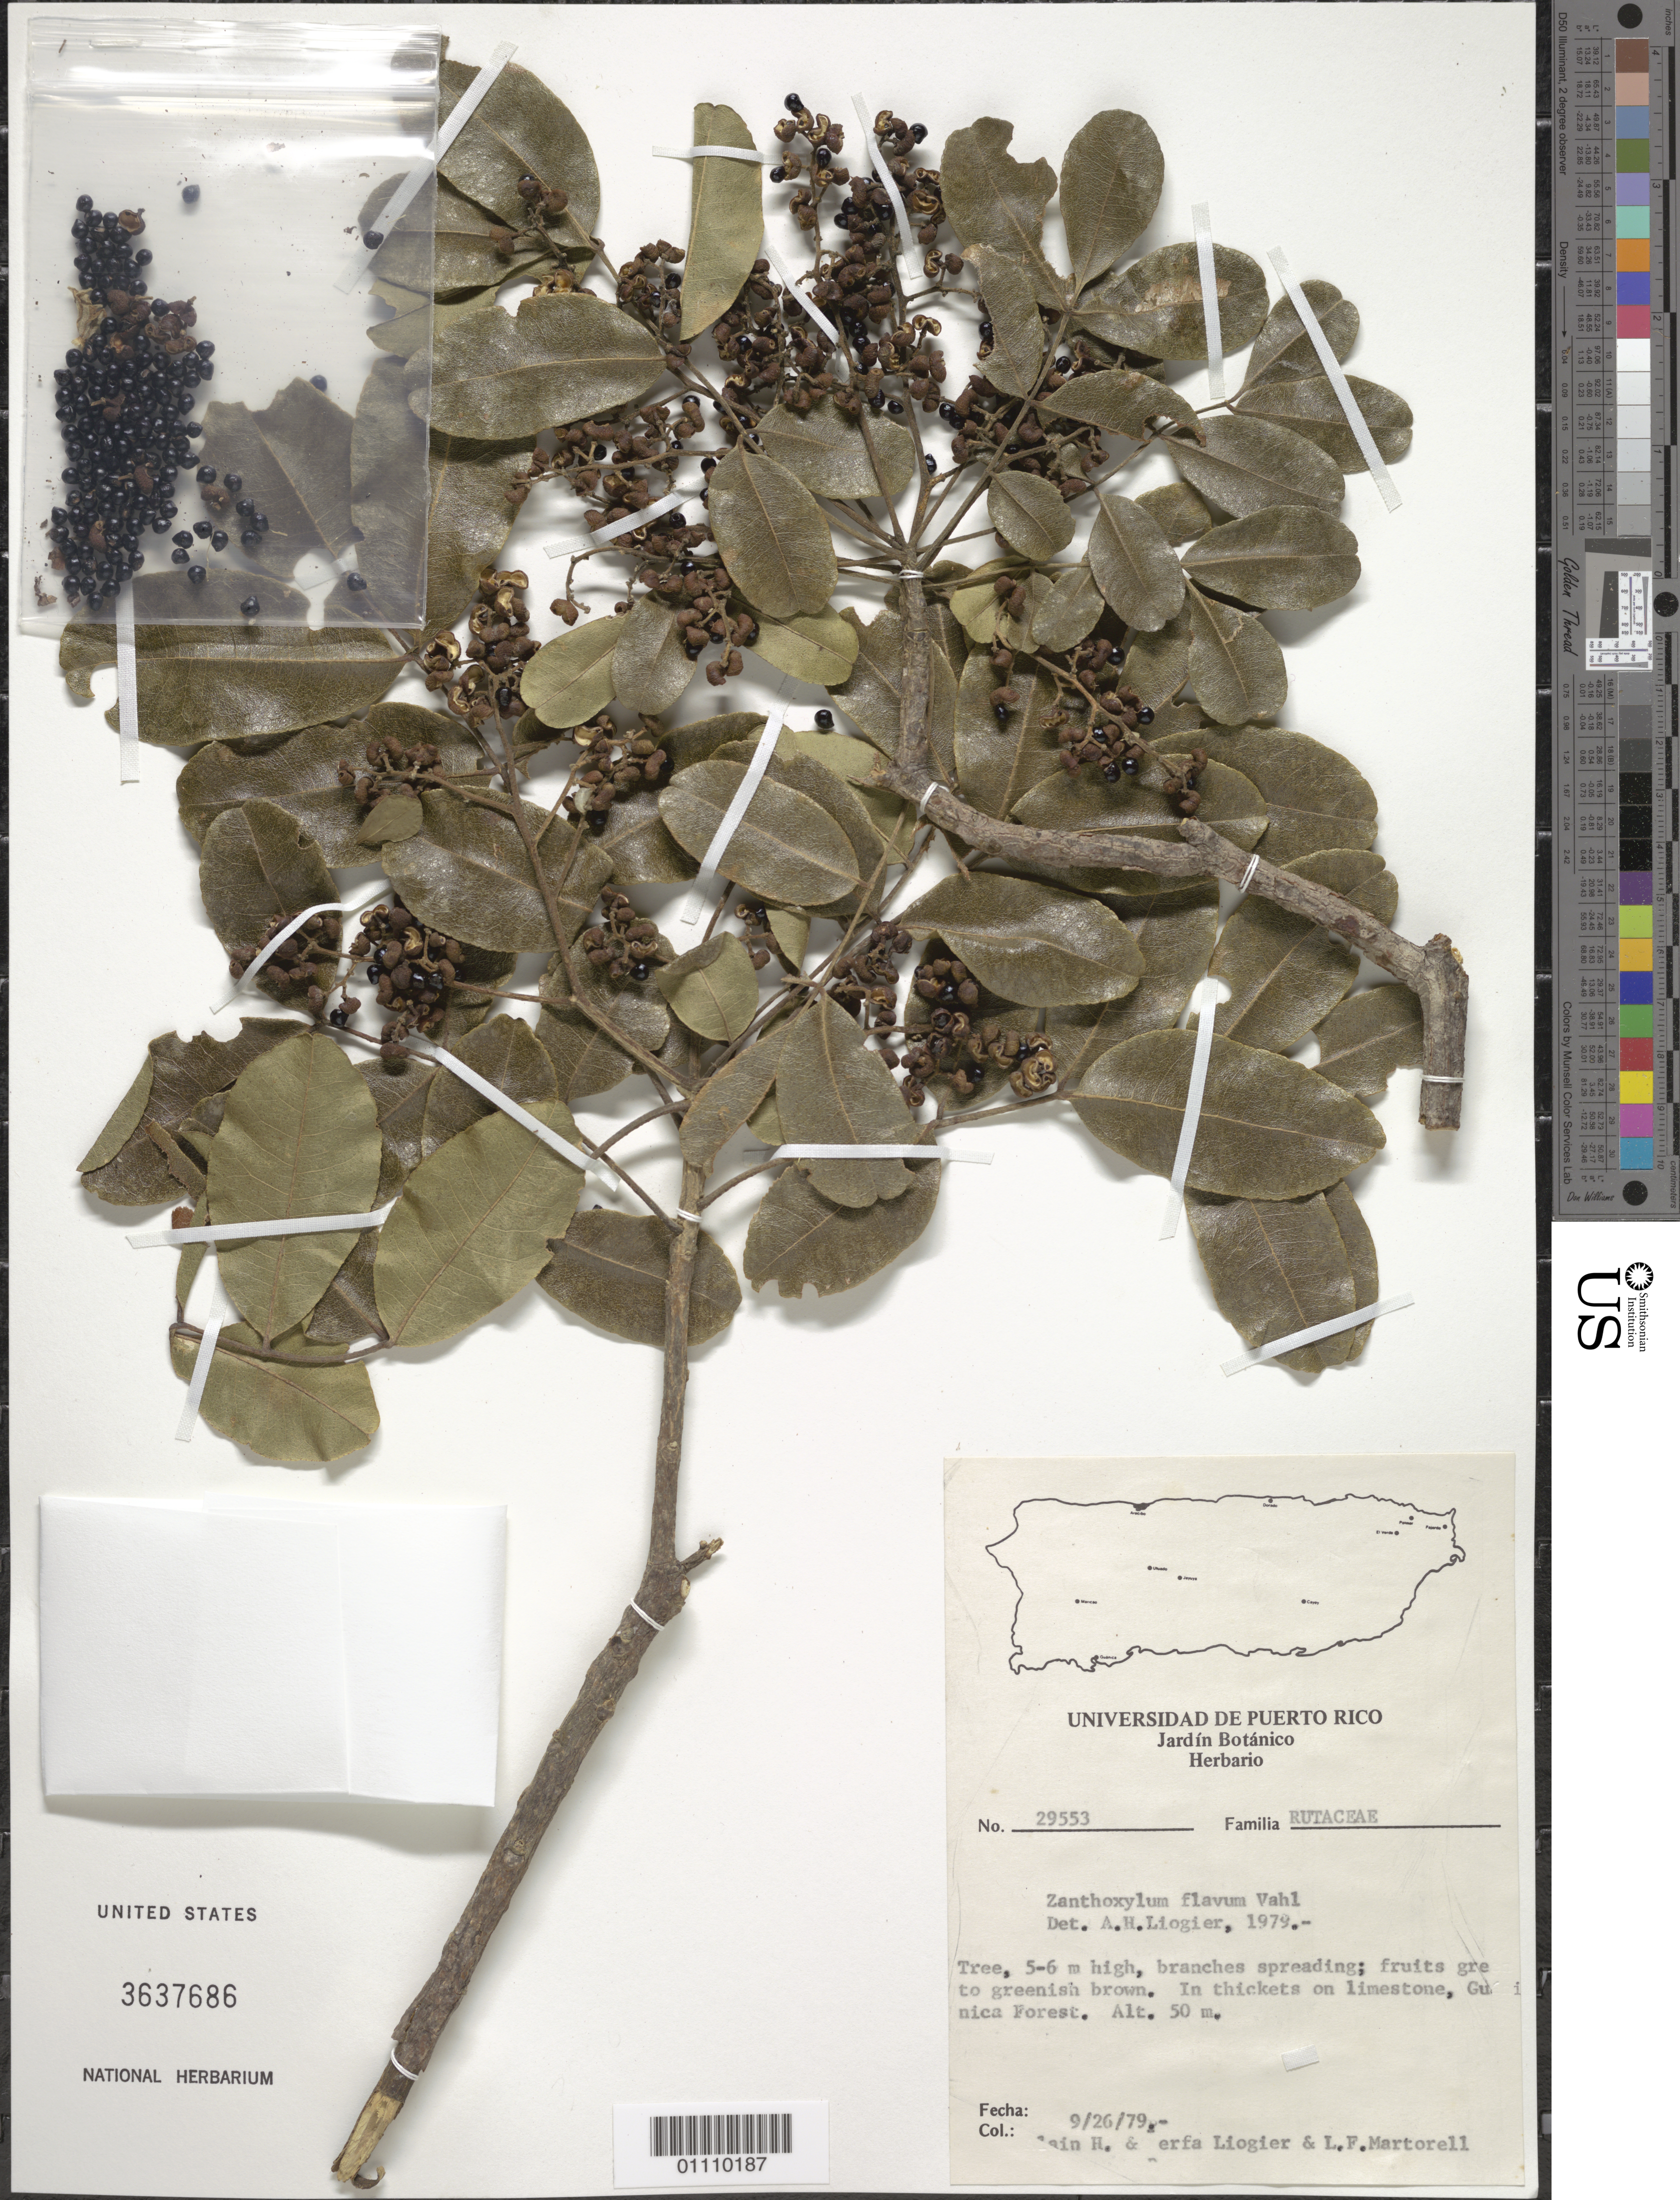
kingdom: Plantae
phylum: Tracheophyta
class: Magnoliopsida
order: Sapindales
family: Rutaceae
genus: Zanthoxylum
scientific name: Zanthoxylum flavum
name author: Vahl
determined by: Liogier, Alain H.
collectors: A. H. Liogier, M. P. Liogier & L. Martorell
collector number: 29553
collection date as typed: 26 Sep 1979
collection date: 1979-09-26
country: Puerto Rico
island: Puerto Rico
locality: Gunica Forest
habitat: In thickets on limestone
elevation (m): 50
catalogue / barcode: US 3637686